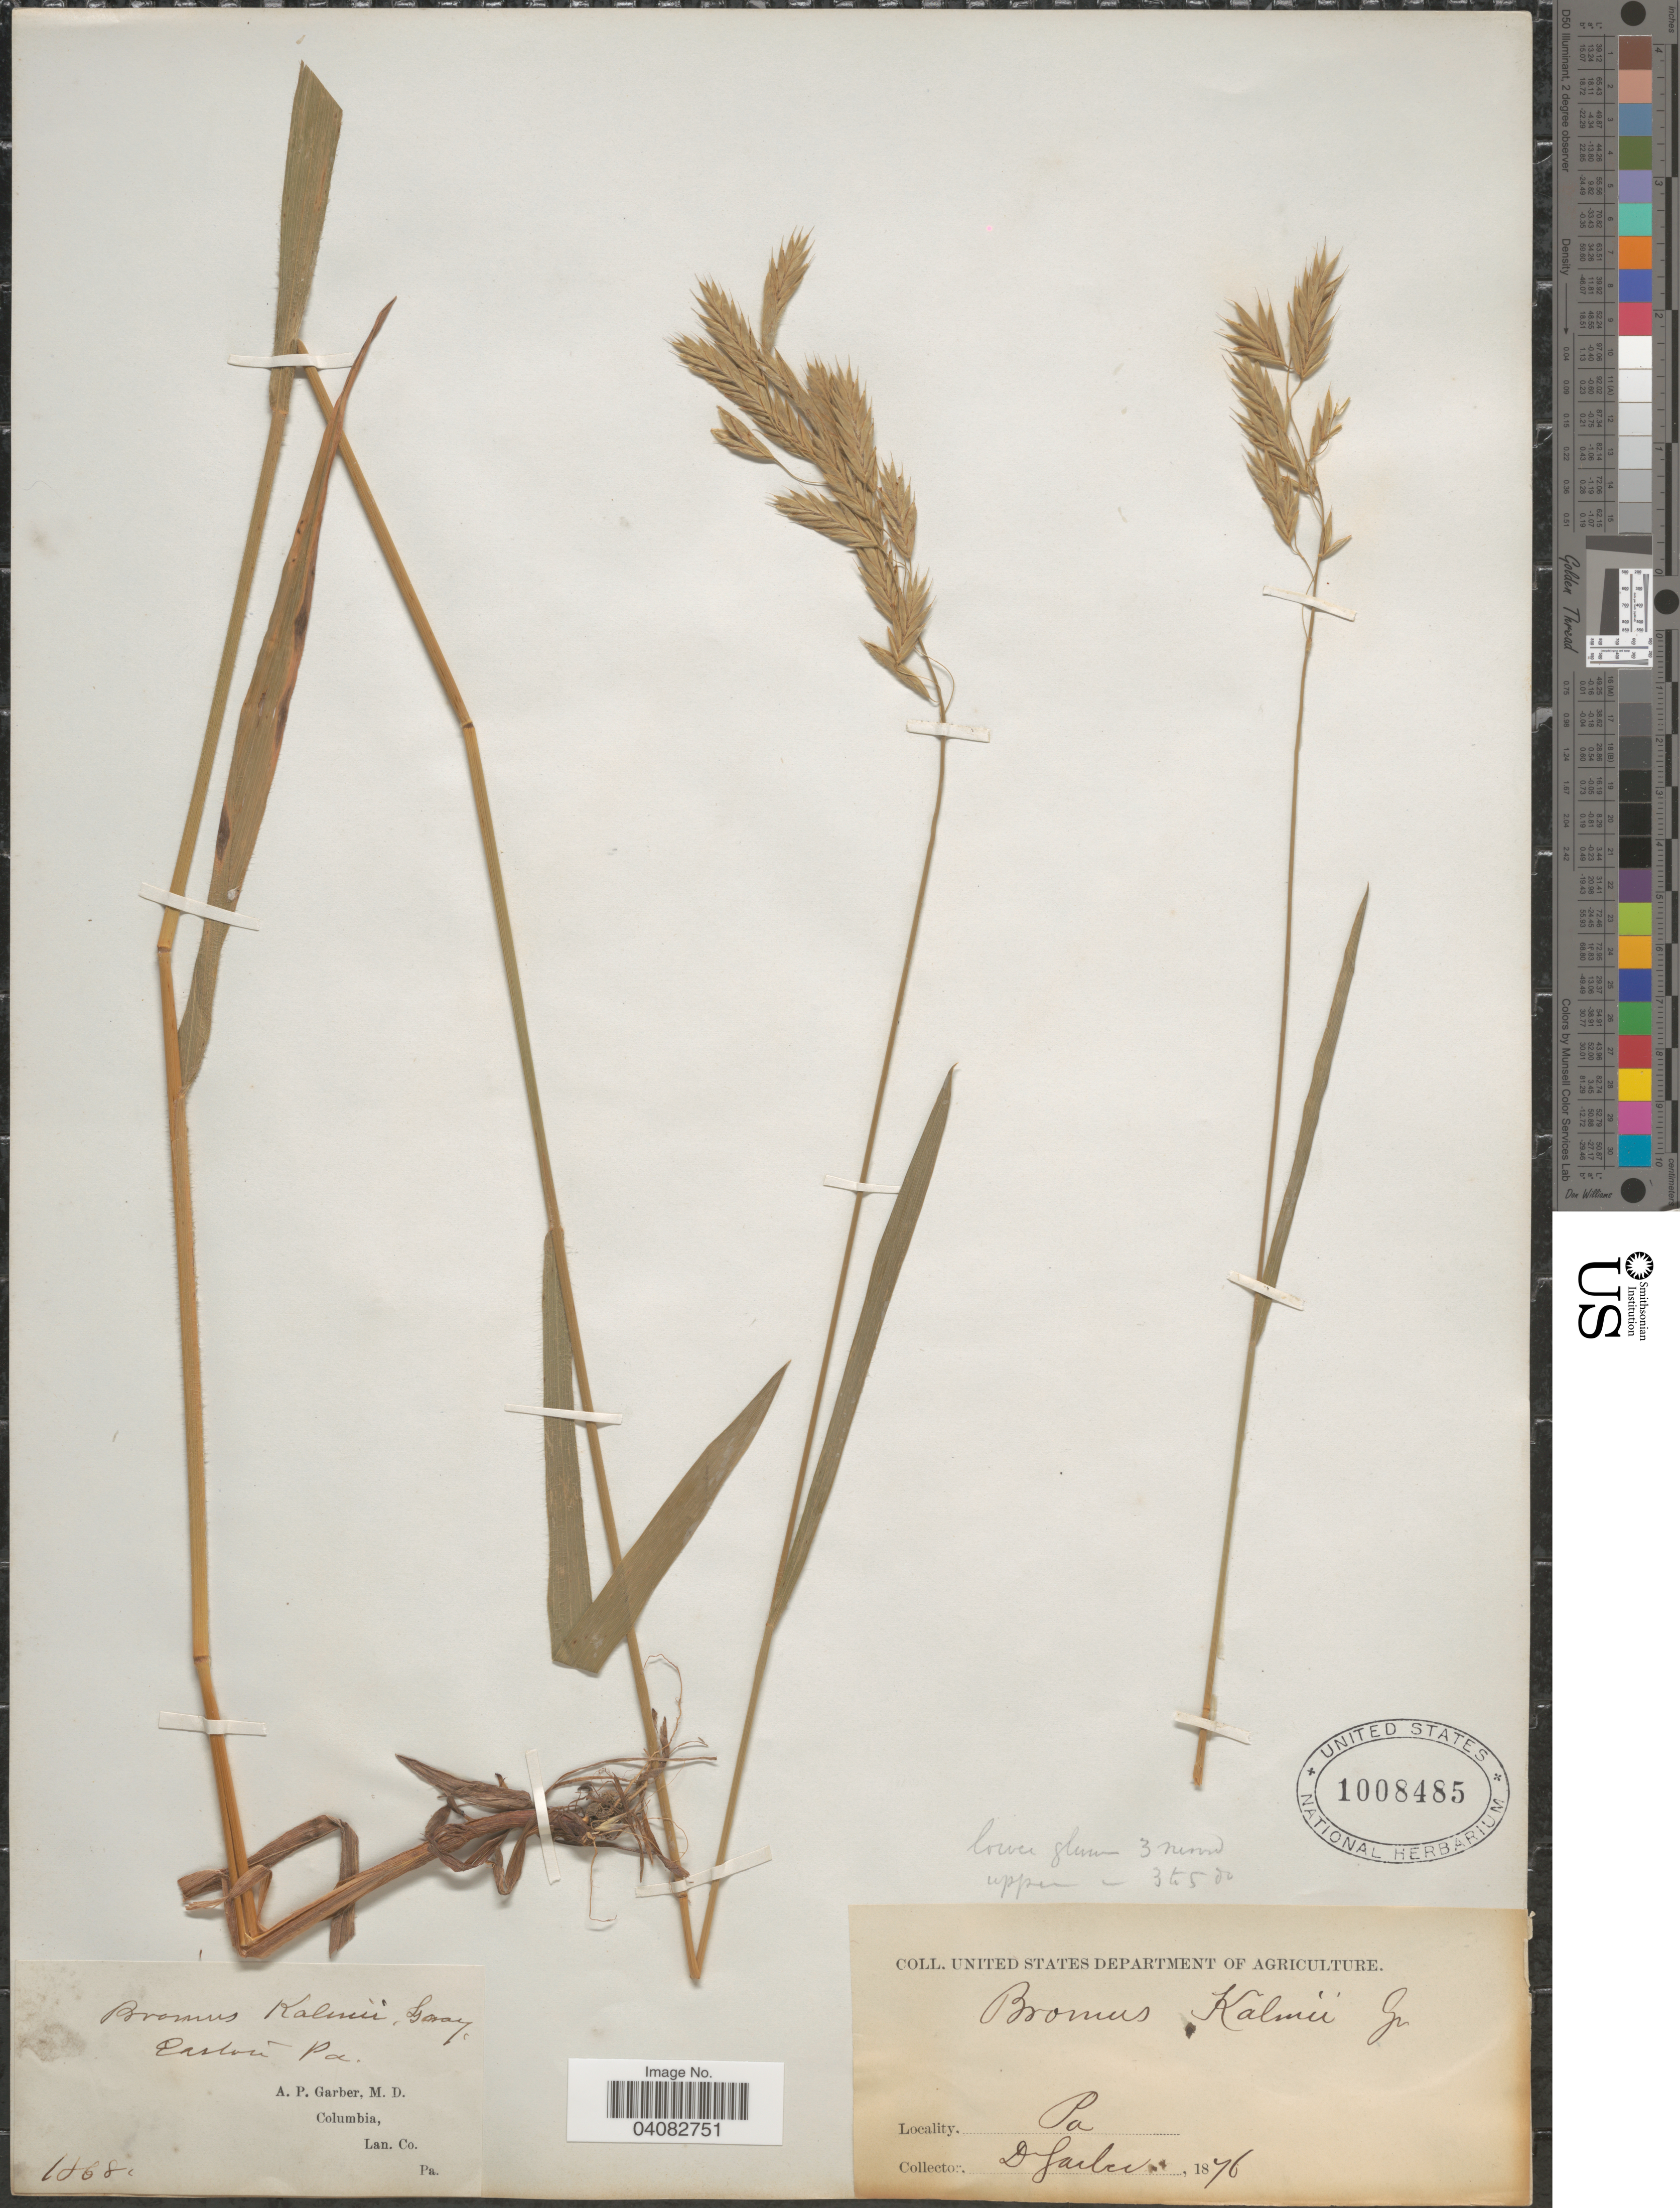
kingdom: Plantae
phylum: Tracheophyta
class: Liliopsida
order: Poales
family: Poaceae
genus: Bromus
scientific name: Bromus kalmii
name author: A. Gray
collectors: A. P. Garber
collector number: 1876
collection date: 1868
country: United States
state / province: Pennsylvania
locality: Easton.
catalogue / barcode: US 1008485